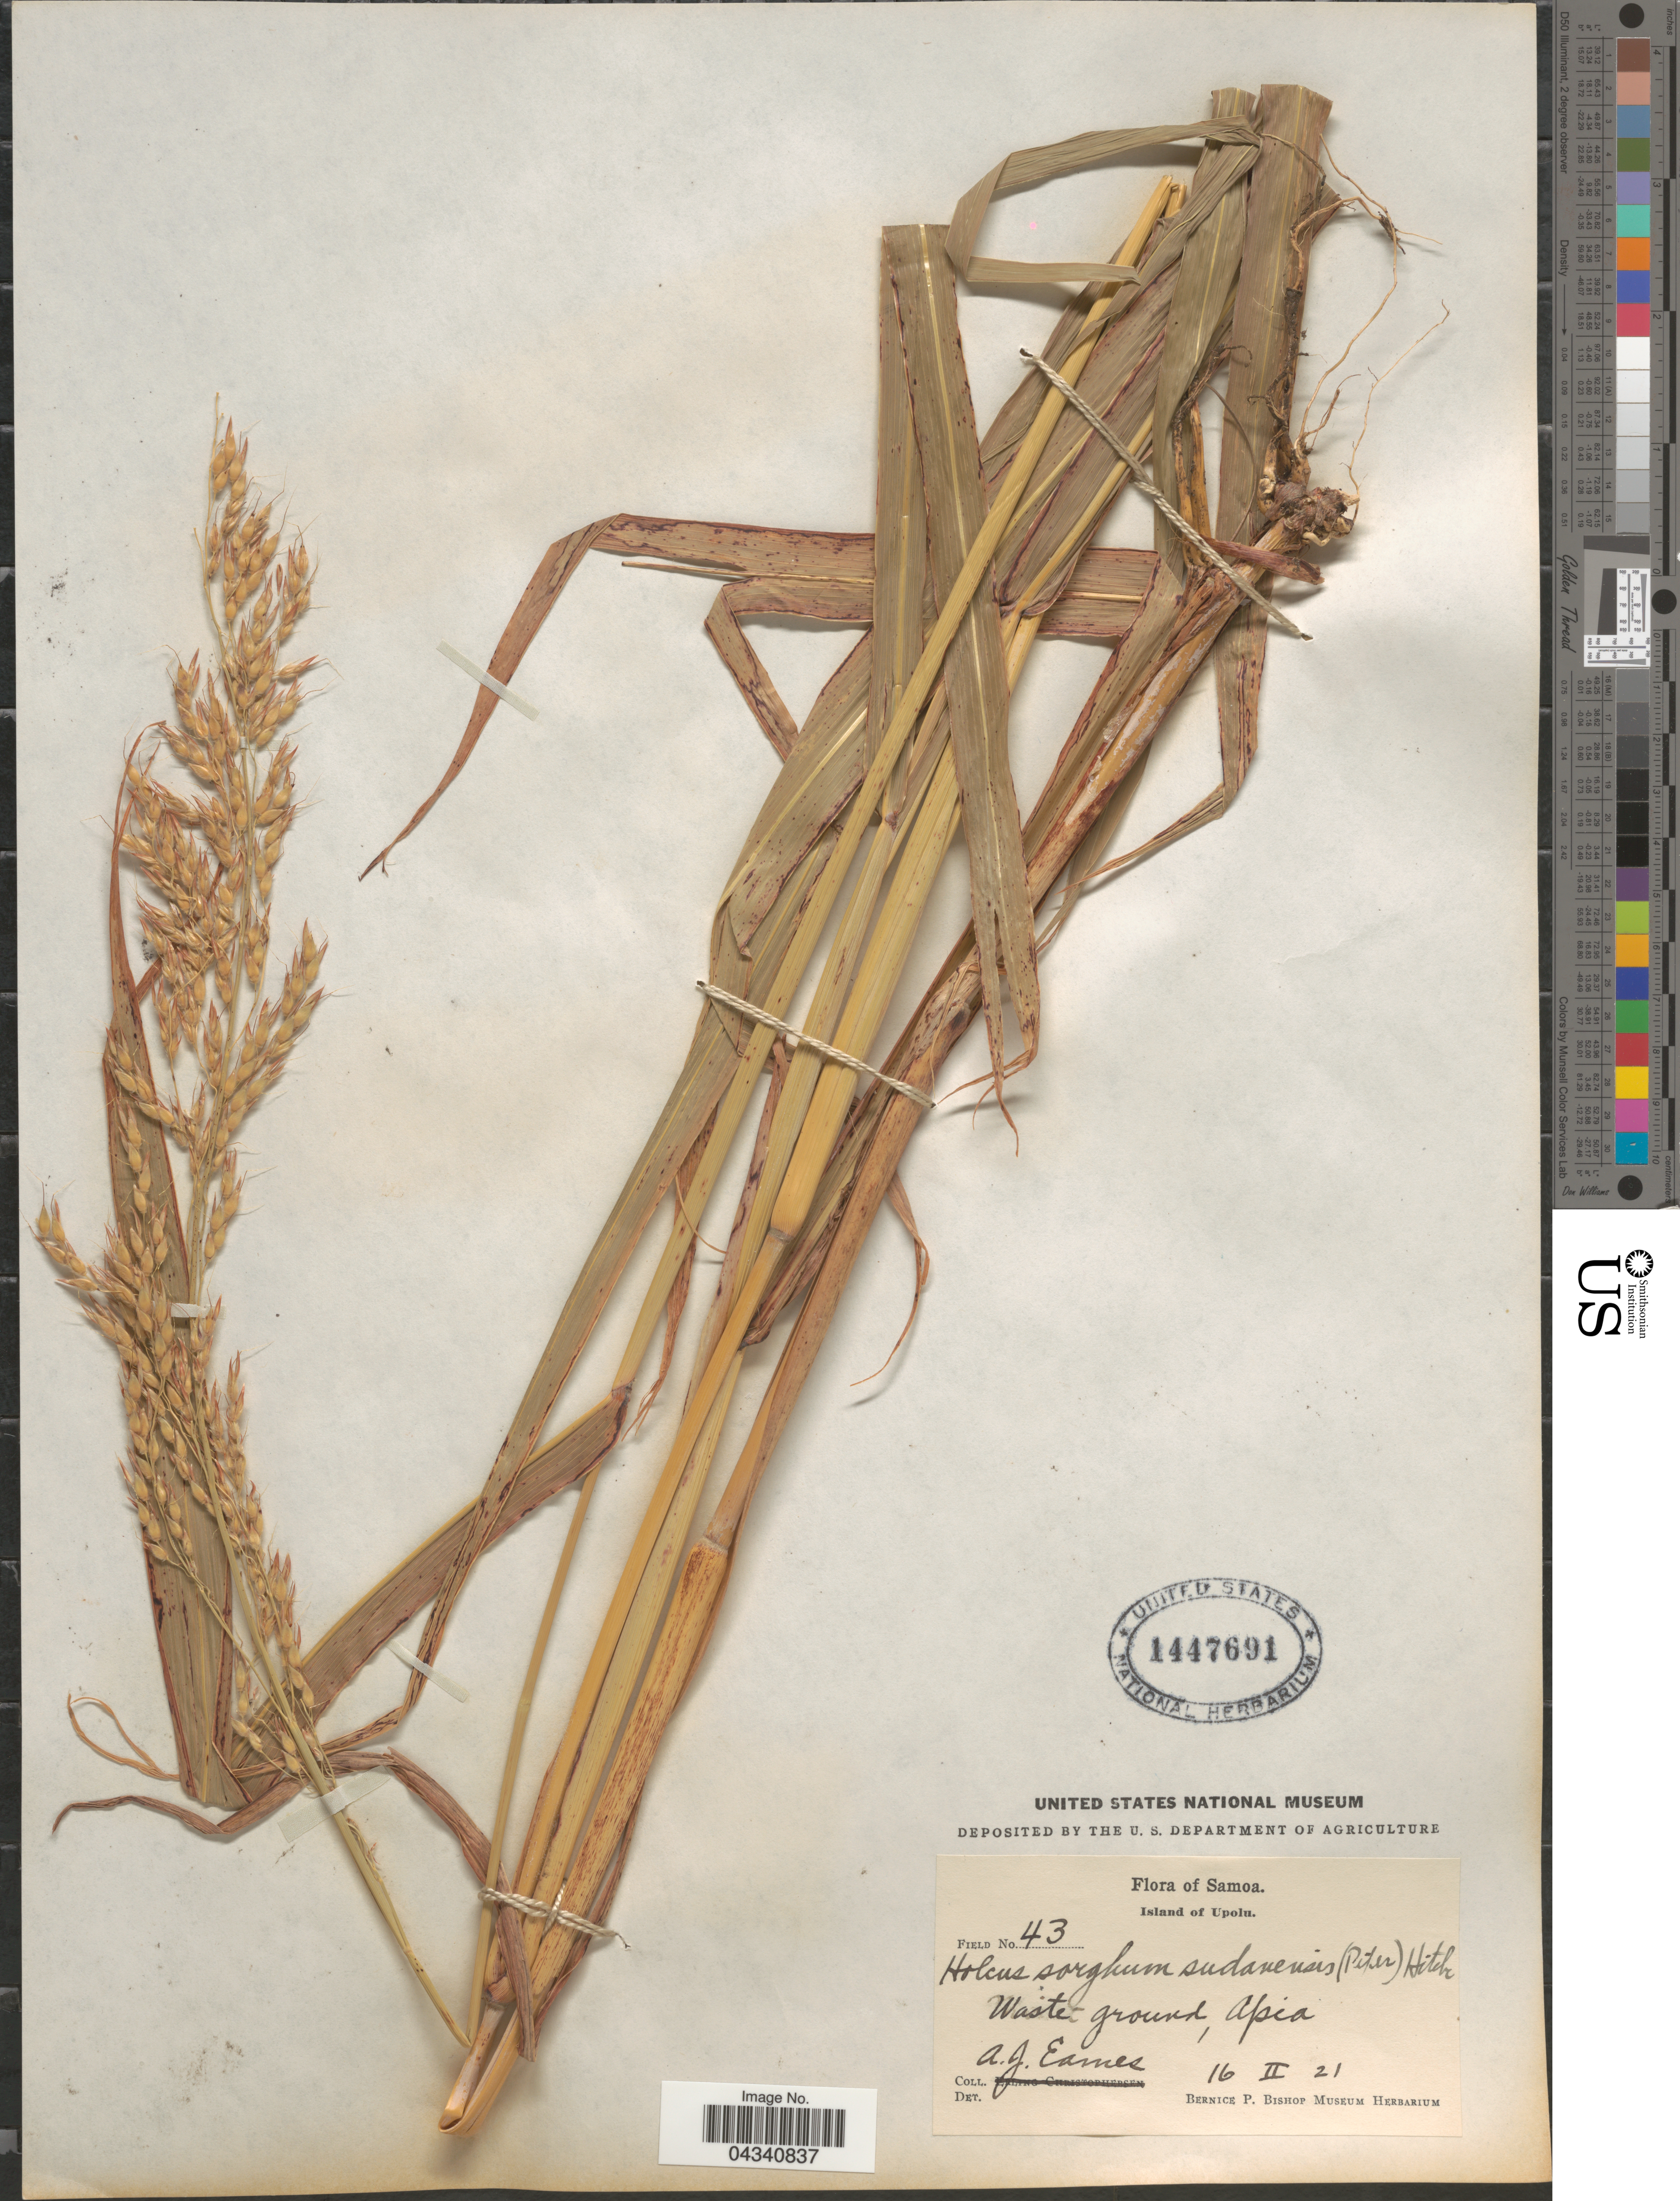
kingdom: Plantae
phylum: Tracheophyta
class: Liliopsida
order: Poales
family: Poaceae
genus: Sorghum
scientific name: Sorghum x drummondii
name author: (Nees ex Steud.) Millsp. & Chase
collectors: A. J. Eames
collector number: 43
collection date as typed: Transcribed d/m/y: 16/2/21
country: Samoa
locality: Samoa. Island of Upolu. Waste ground, Apea.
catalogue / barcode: US 1447691